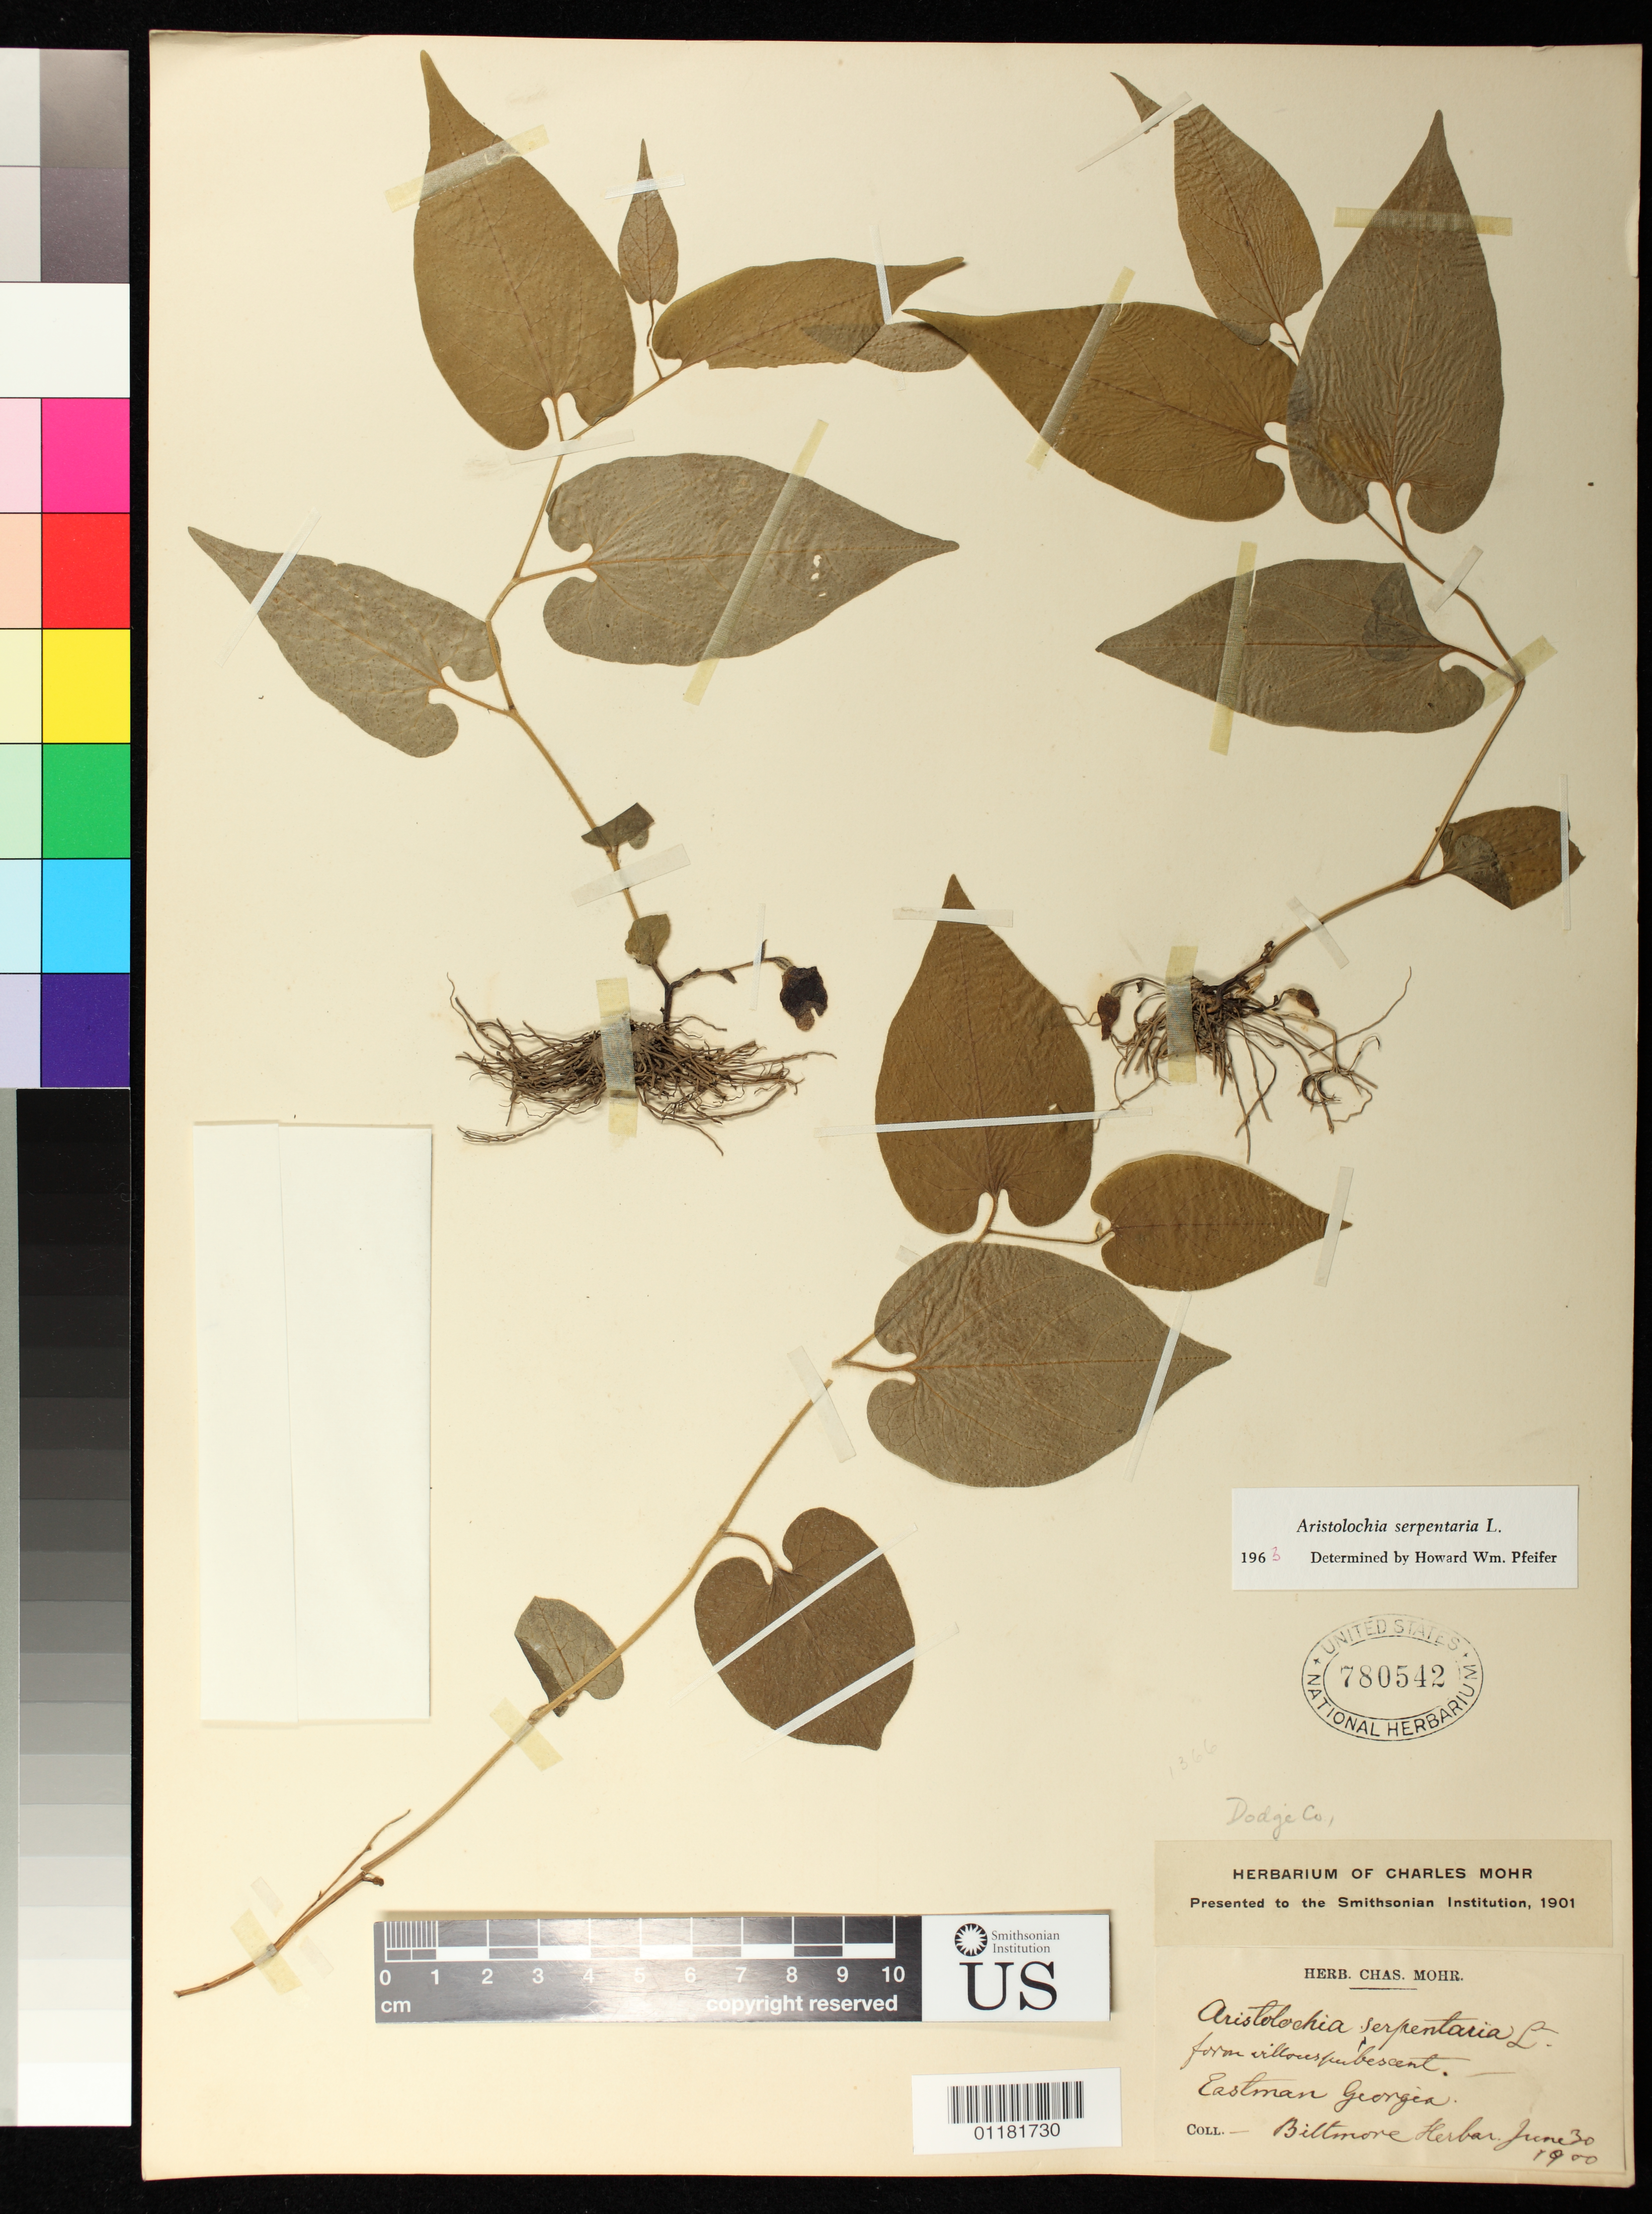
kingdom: Plantae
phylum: Tracheophyta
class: Magnoliopsida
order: Piperales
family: Aristolochiaceae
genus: Aristolochia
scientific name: Aristolochia serpentaria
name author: L.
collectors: ex herb. Biltmore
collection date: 1900-06-30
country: United States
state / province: Georgia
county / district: Dodge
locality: Eastman, Dodge County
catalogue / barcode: US 780542